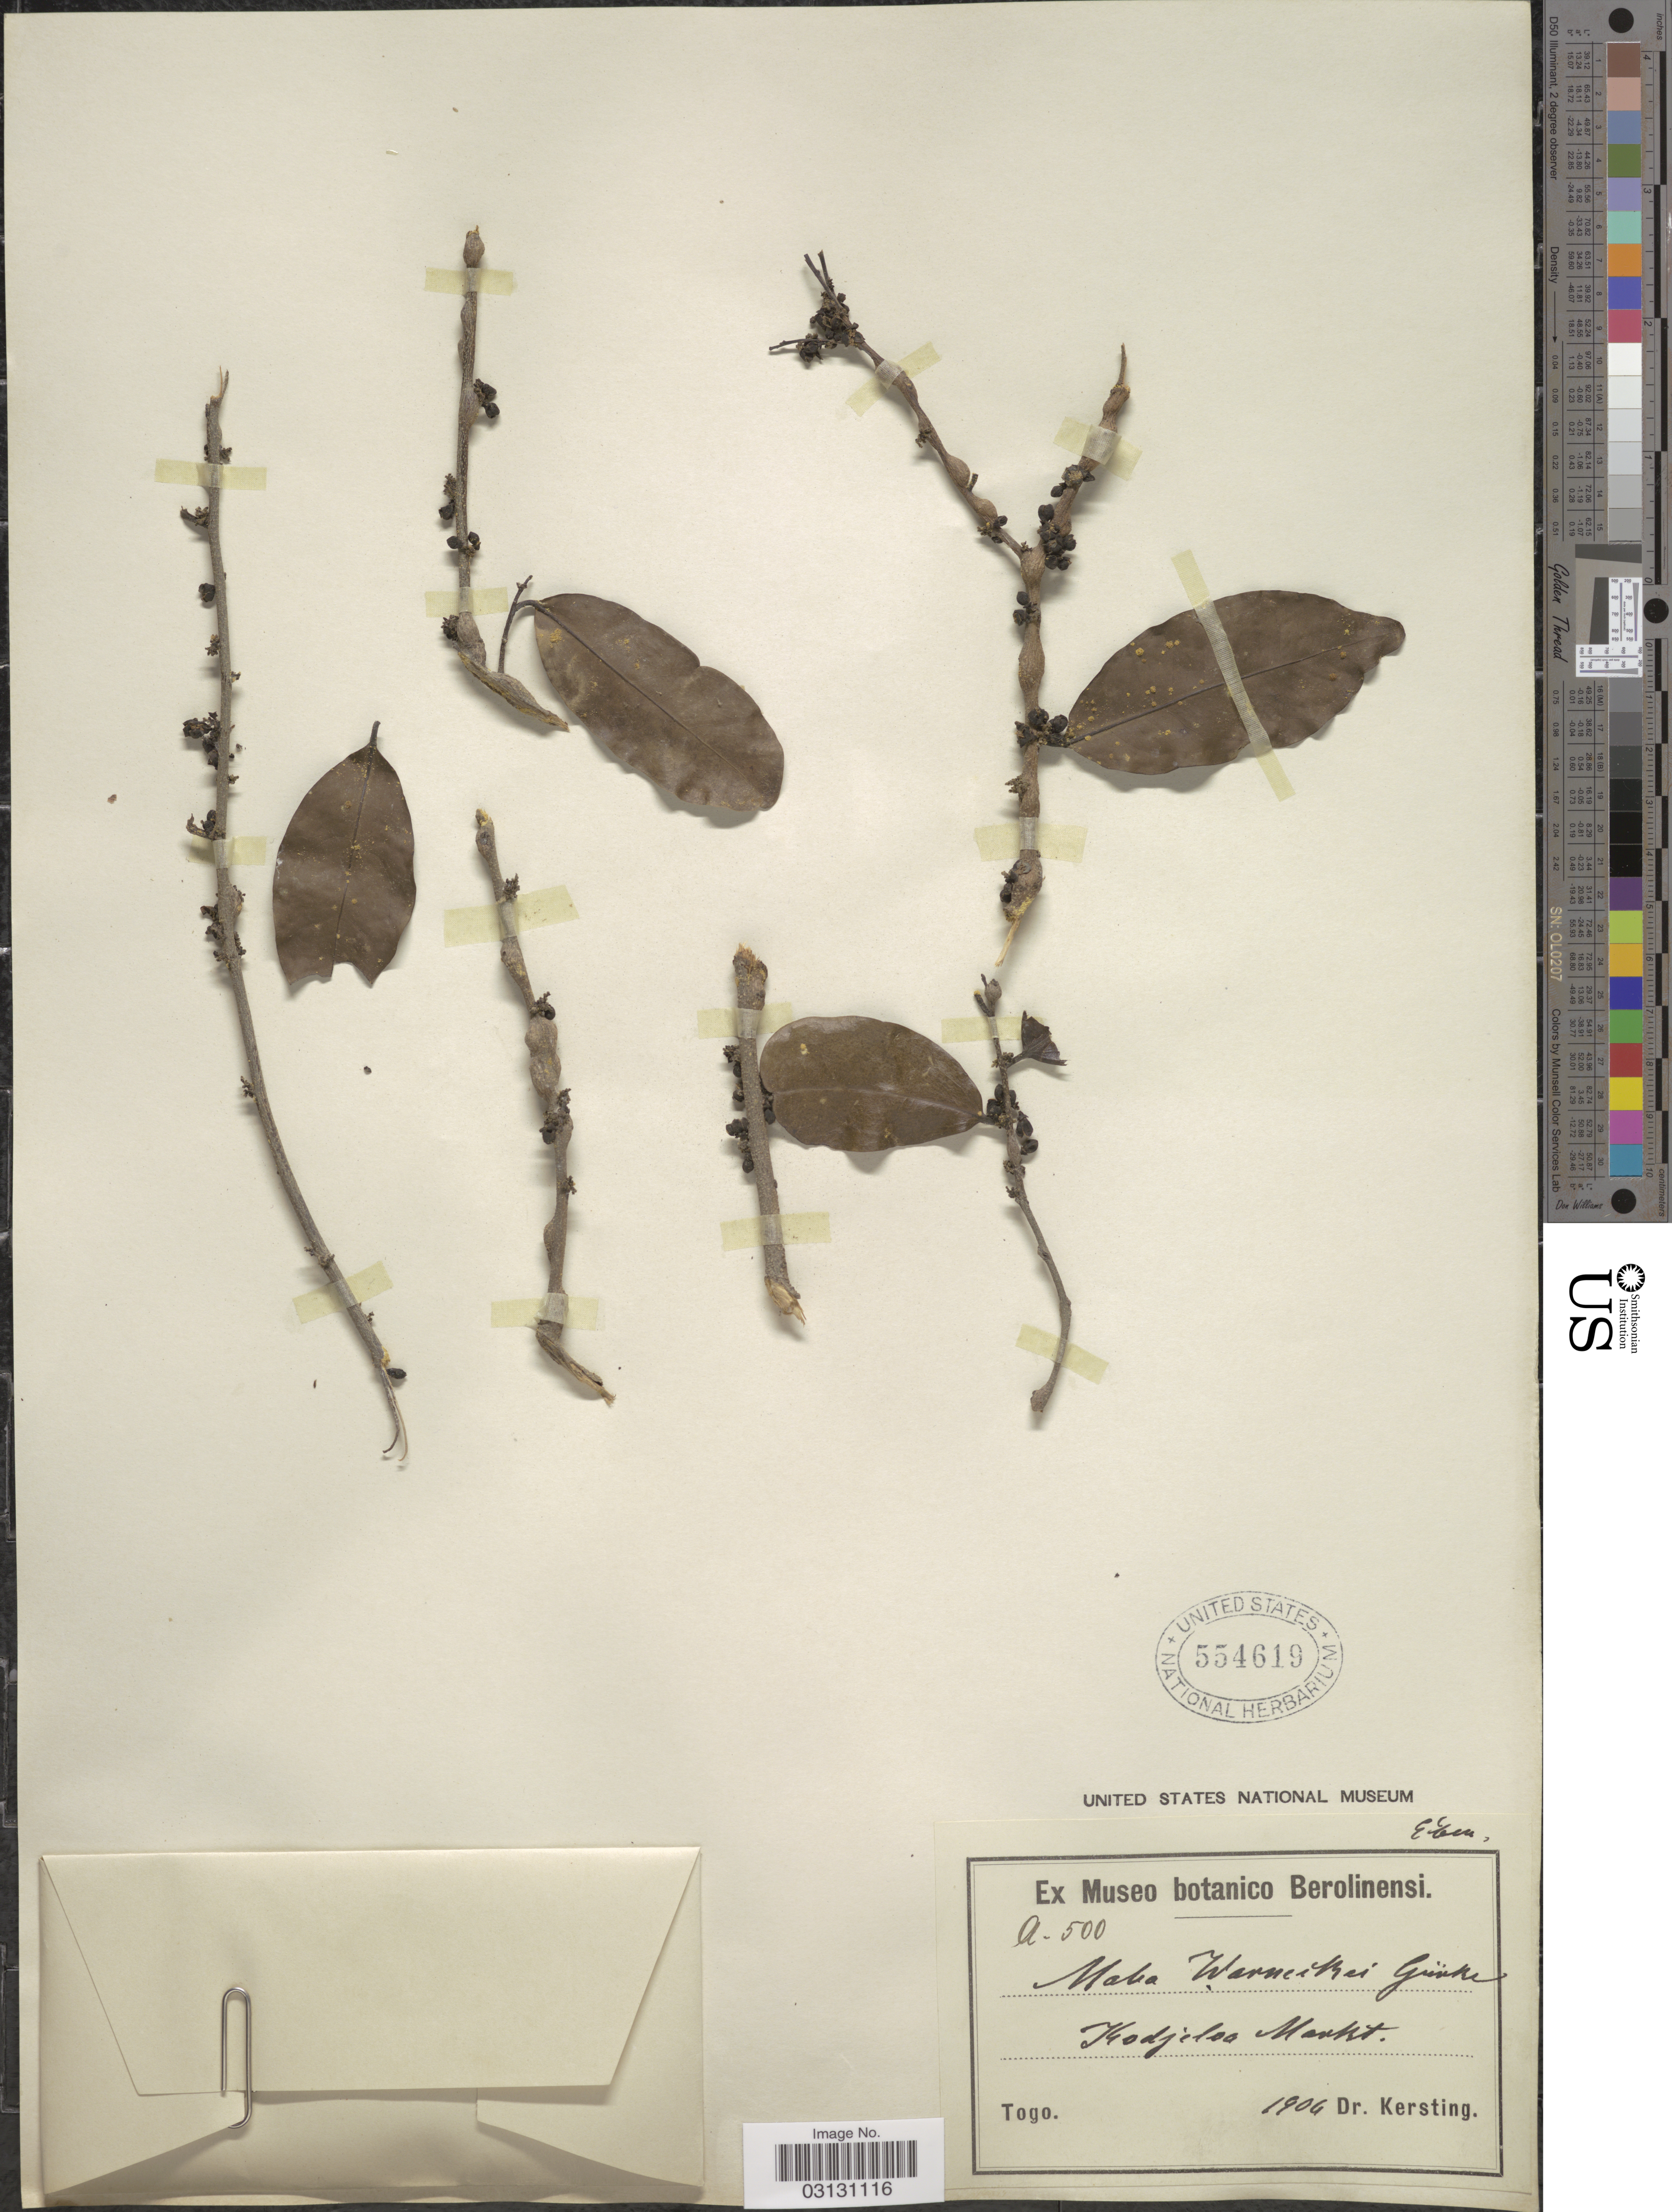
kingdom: Plantae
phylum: Tracheophyta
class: Magnoliopsida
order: Ericales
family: Ebenaceae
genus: Diospyros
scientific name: Diospyros abyssinica subsp. abyssinica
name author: (Hiern) F. White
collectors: -. Kersting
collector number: A500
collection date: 1906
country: Togo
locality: Kodjeloa Markt.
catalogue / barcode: US 554619